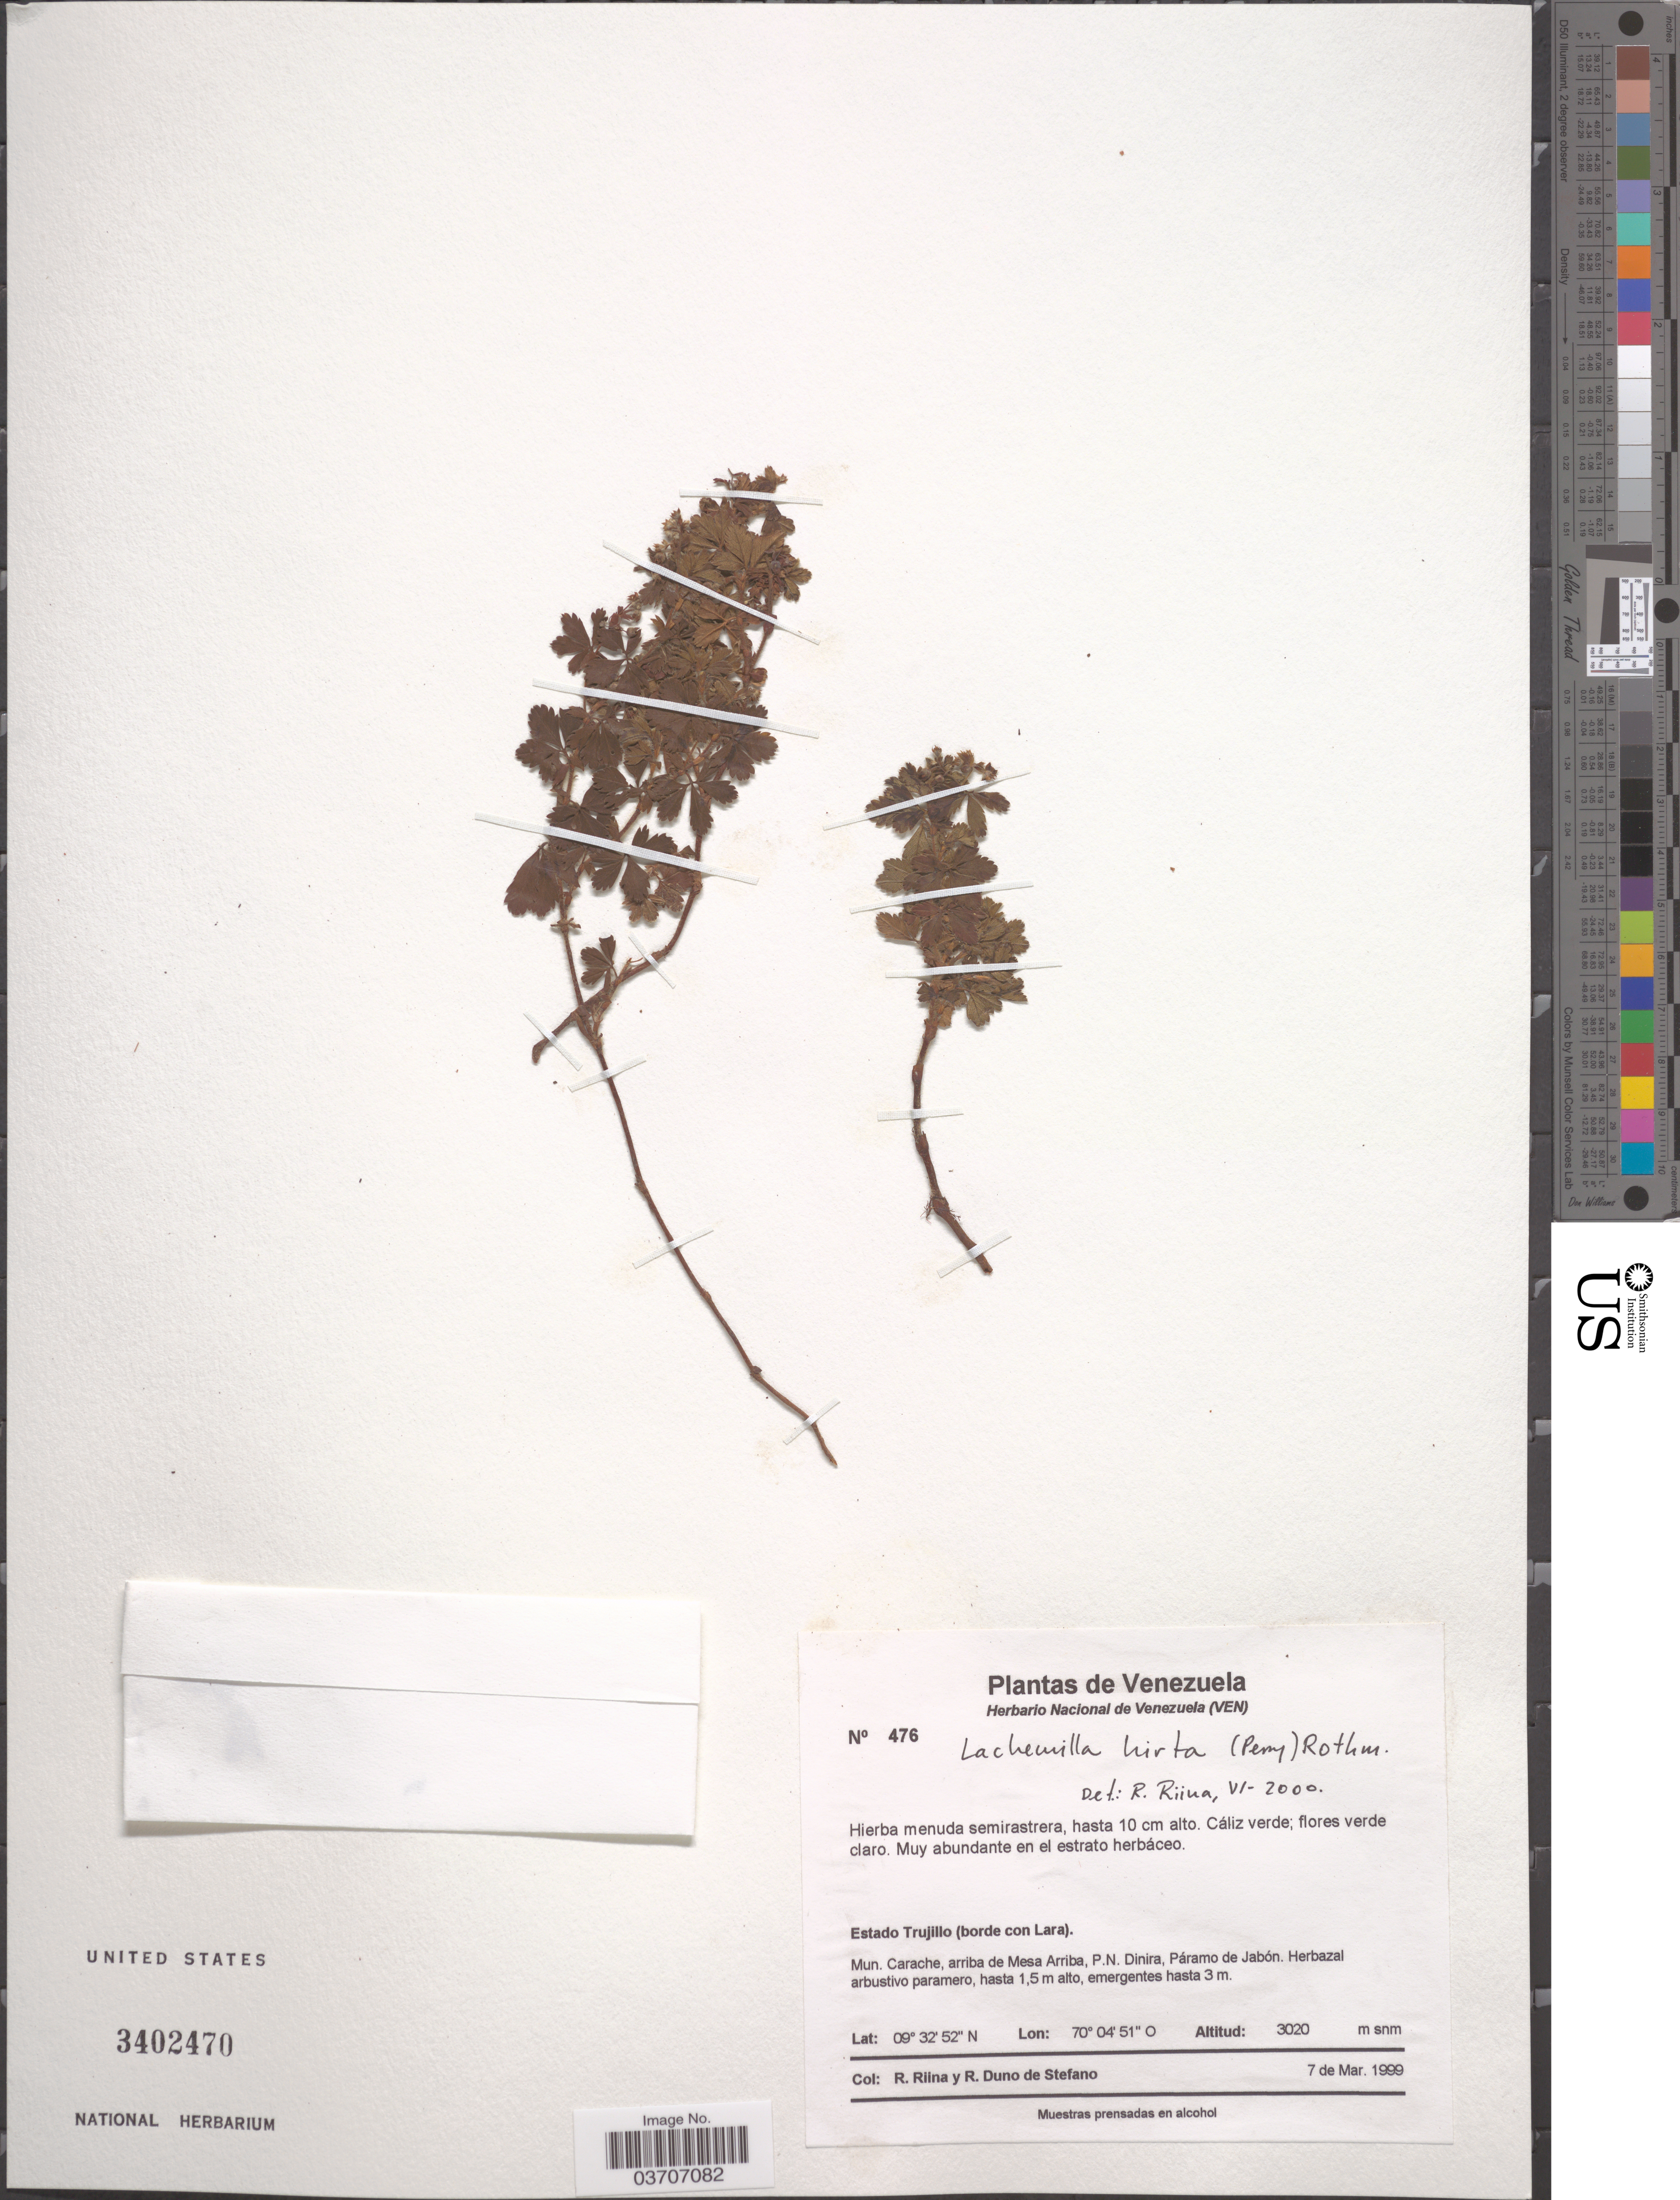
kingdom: Plantae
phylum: Tracheophyta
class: Magnoliopsida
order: Rosales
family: Rosaceae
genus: Lachemilla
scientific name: Lachemilla hirta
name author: (L.M. Perry) Rothm.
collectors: R. Riina & R. Duno de Stefano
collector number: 476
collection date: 1999-03-07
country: Venezuela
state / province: Trujillo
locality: Estado Trujillo (borde con Lara). Mun. Carache, arriba de Mesa Arriba, P. N. Dinira, Páramo de Jabón.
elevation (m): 3020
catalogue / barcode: US 3402470